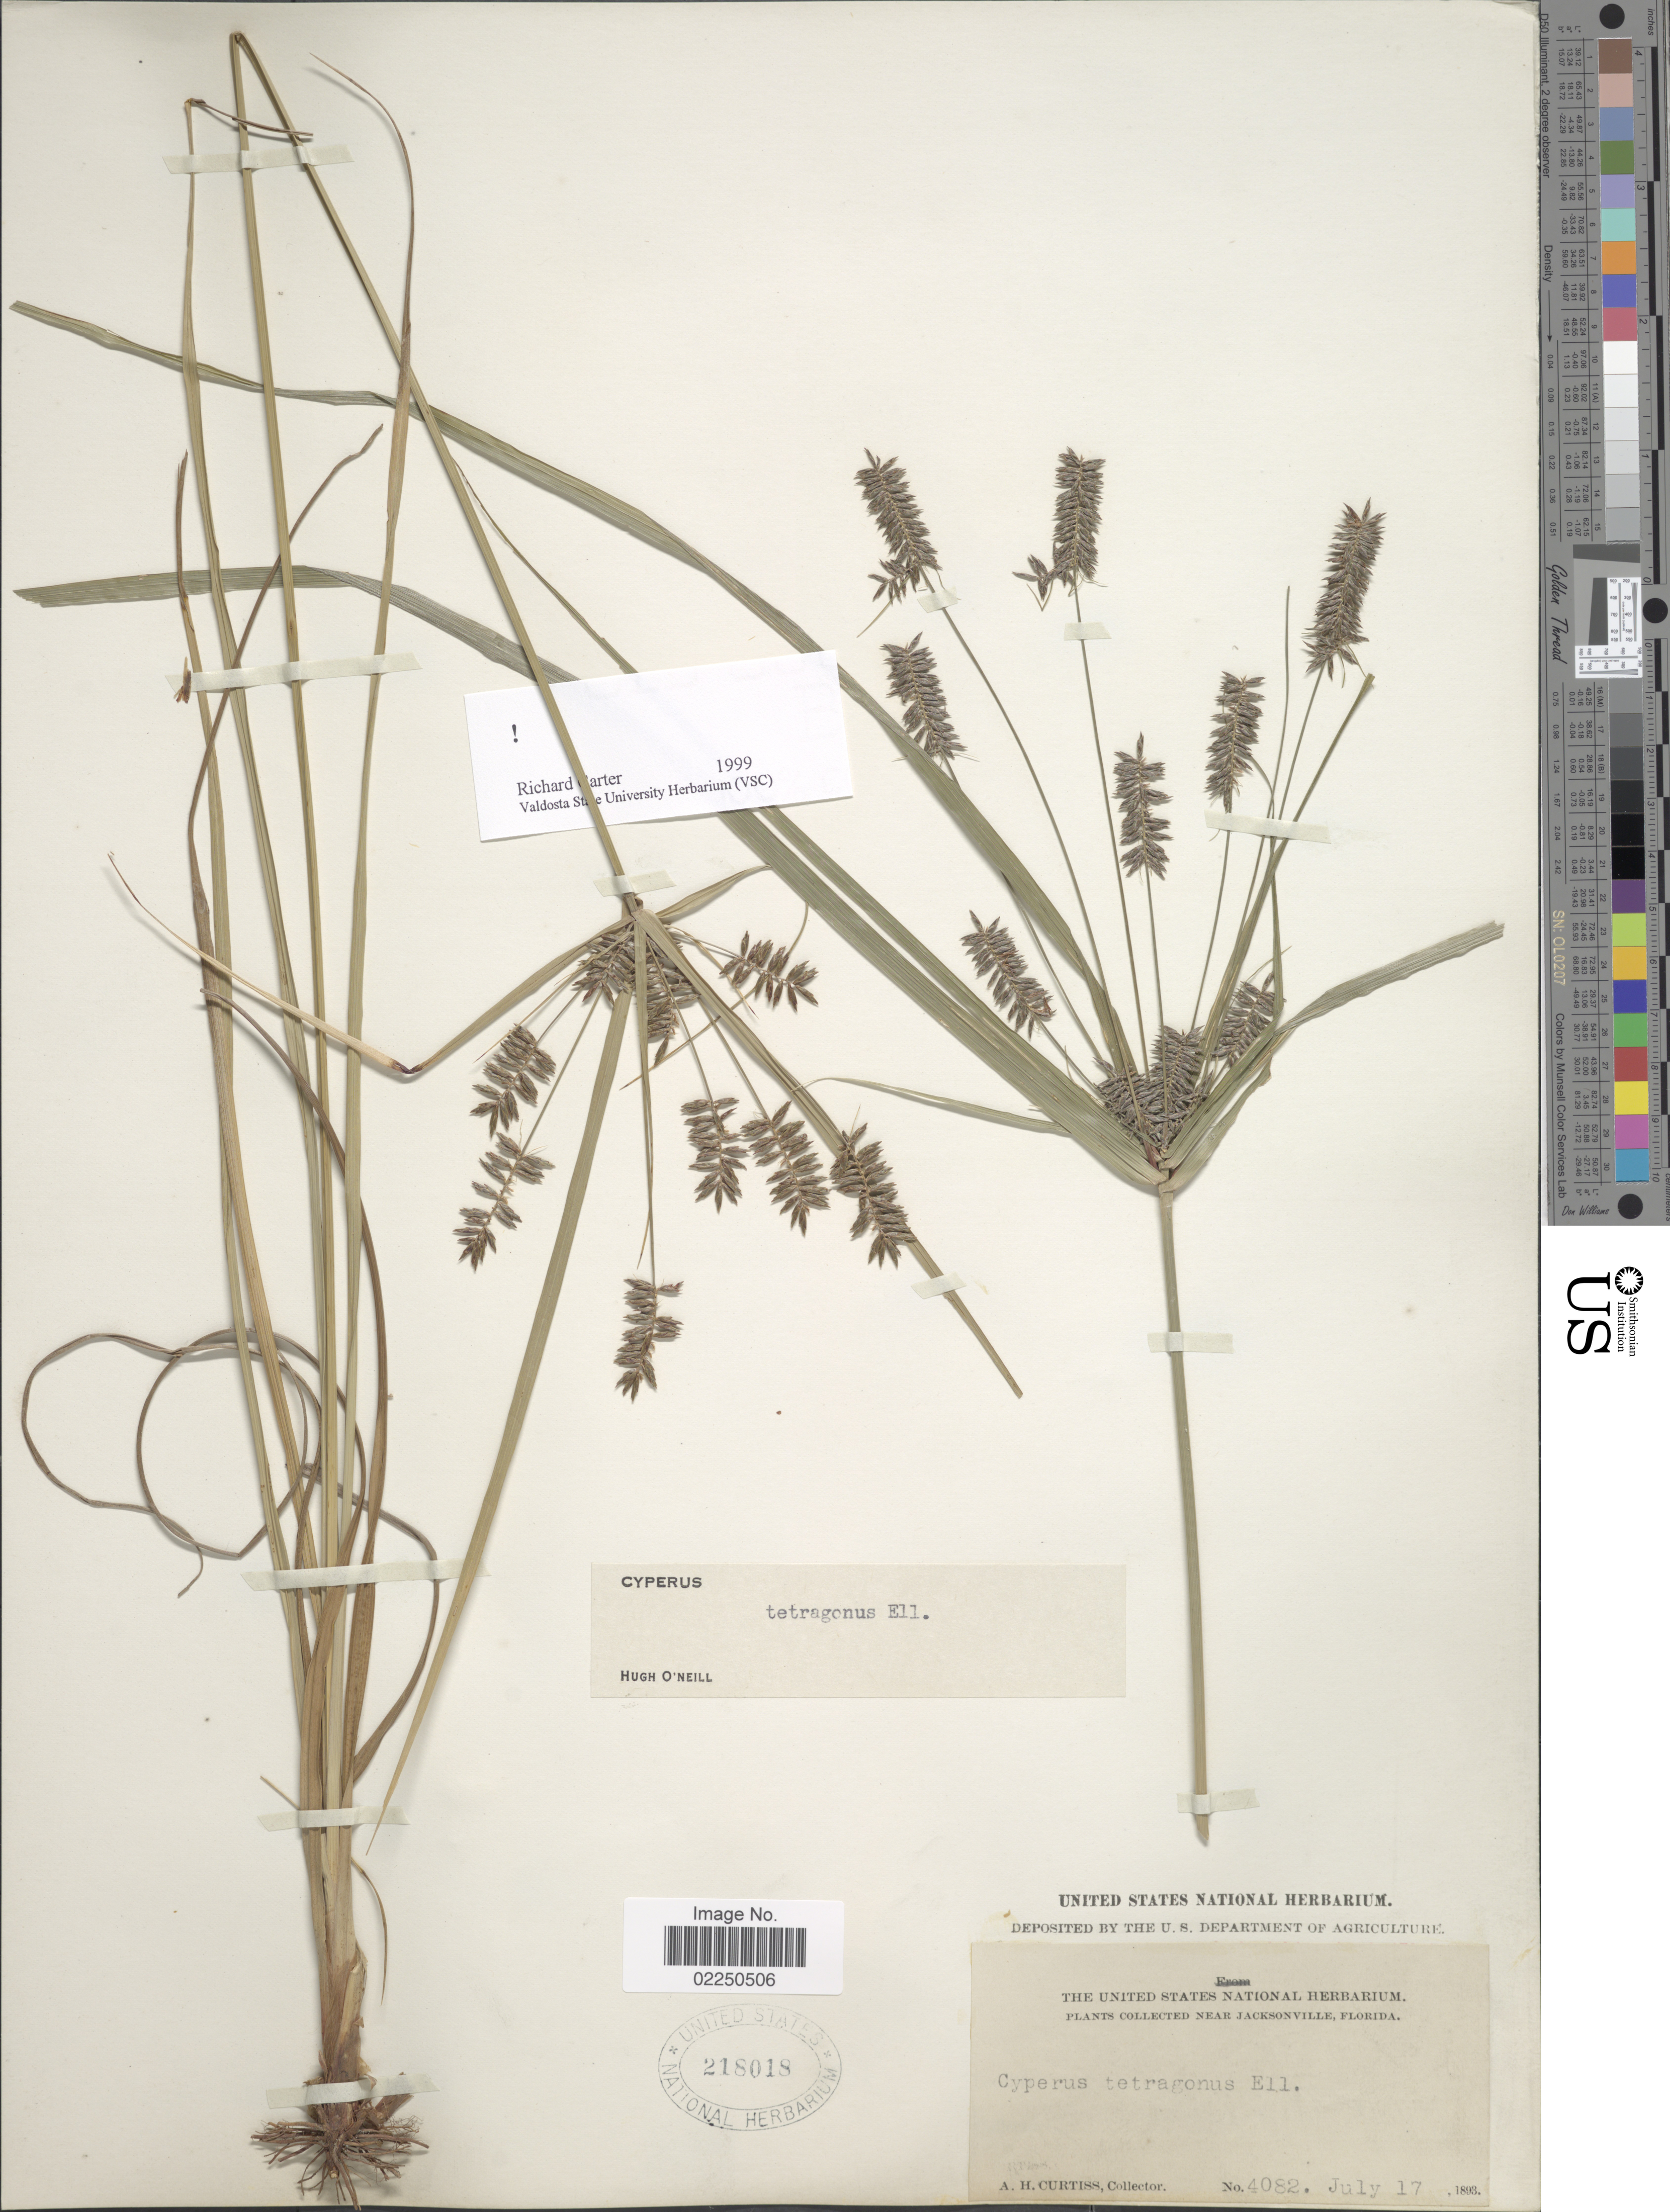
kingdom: Plantae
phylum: Tracheophyta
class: Liliopsida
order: Poales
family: Cyperaceae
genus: Cyperus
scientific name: Cyperus tetragonus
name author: Elliott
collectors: A. H. Curtiss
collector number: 4082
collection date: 1893-07-17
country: United States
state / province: Florida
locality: Near Jacksonville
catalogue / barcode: US 218018